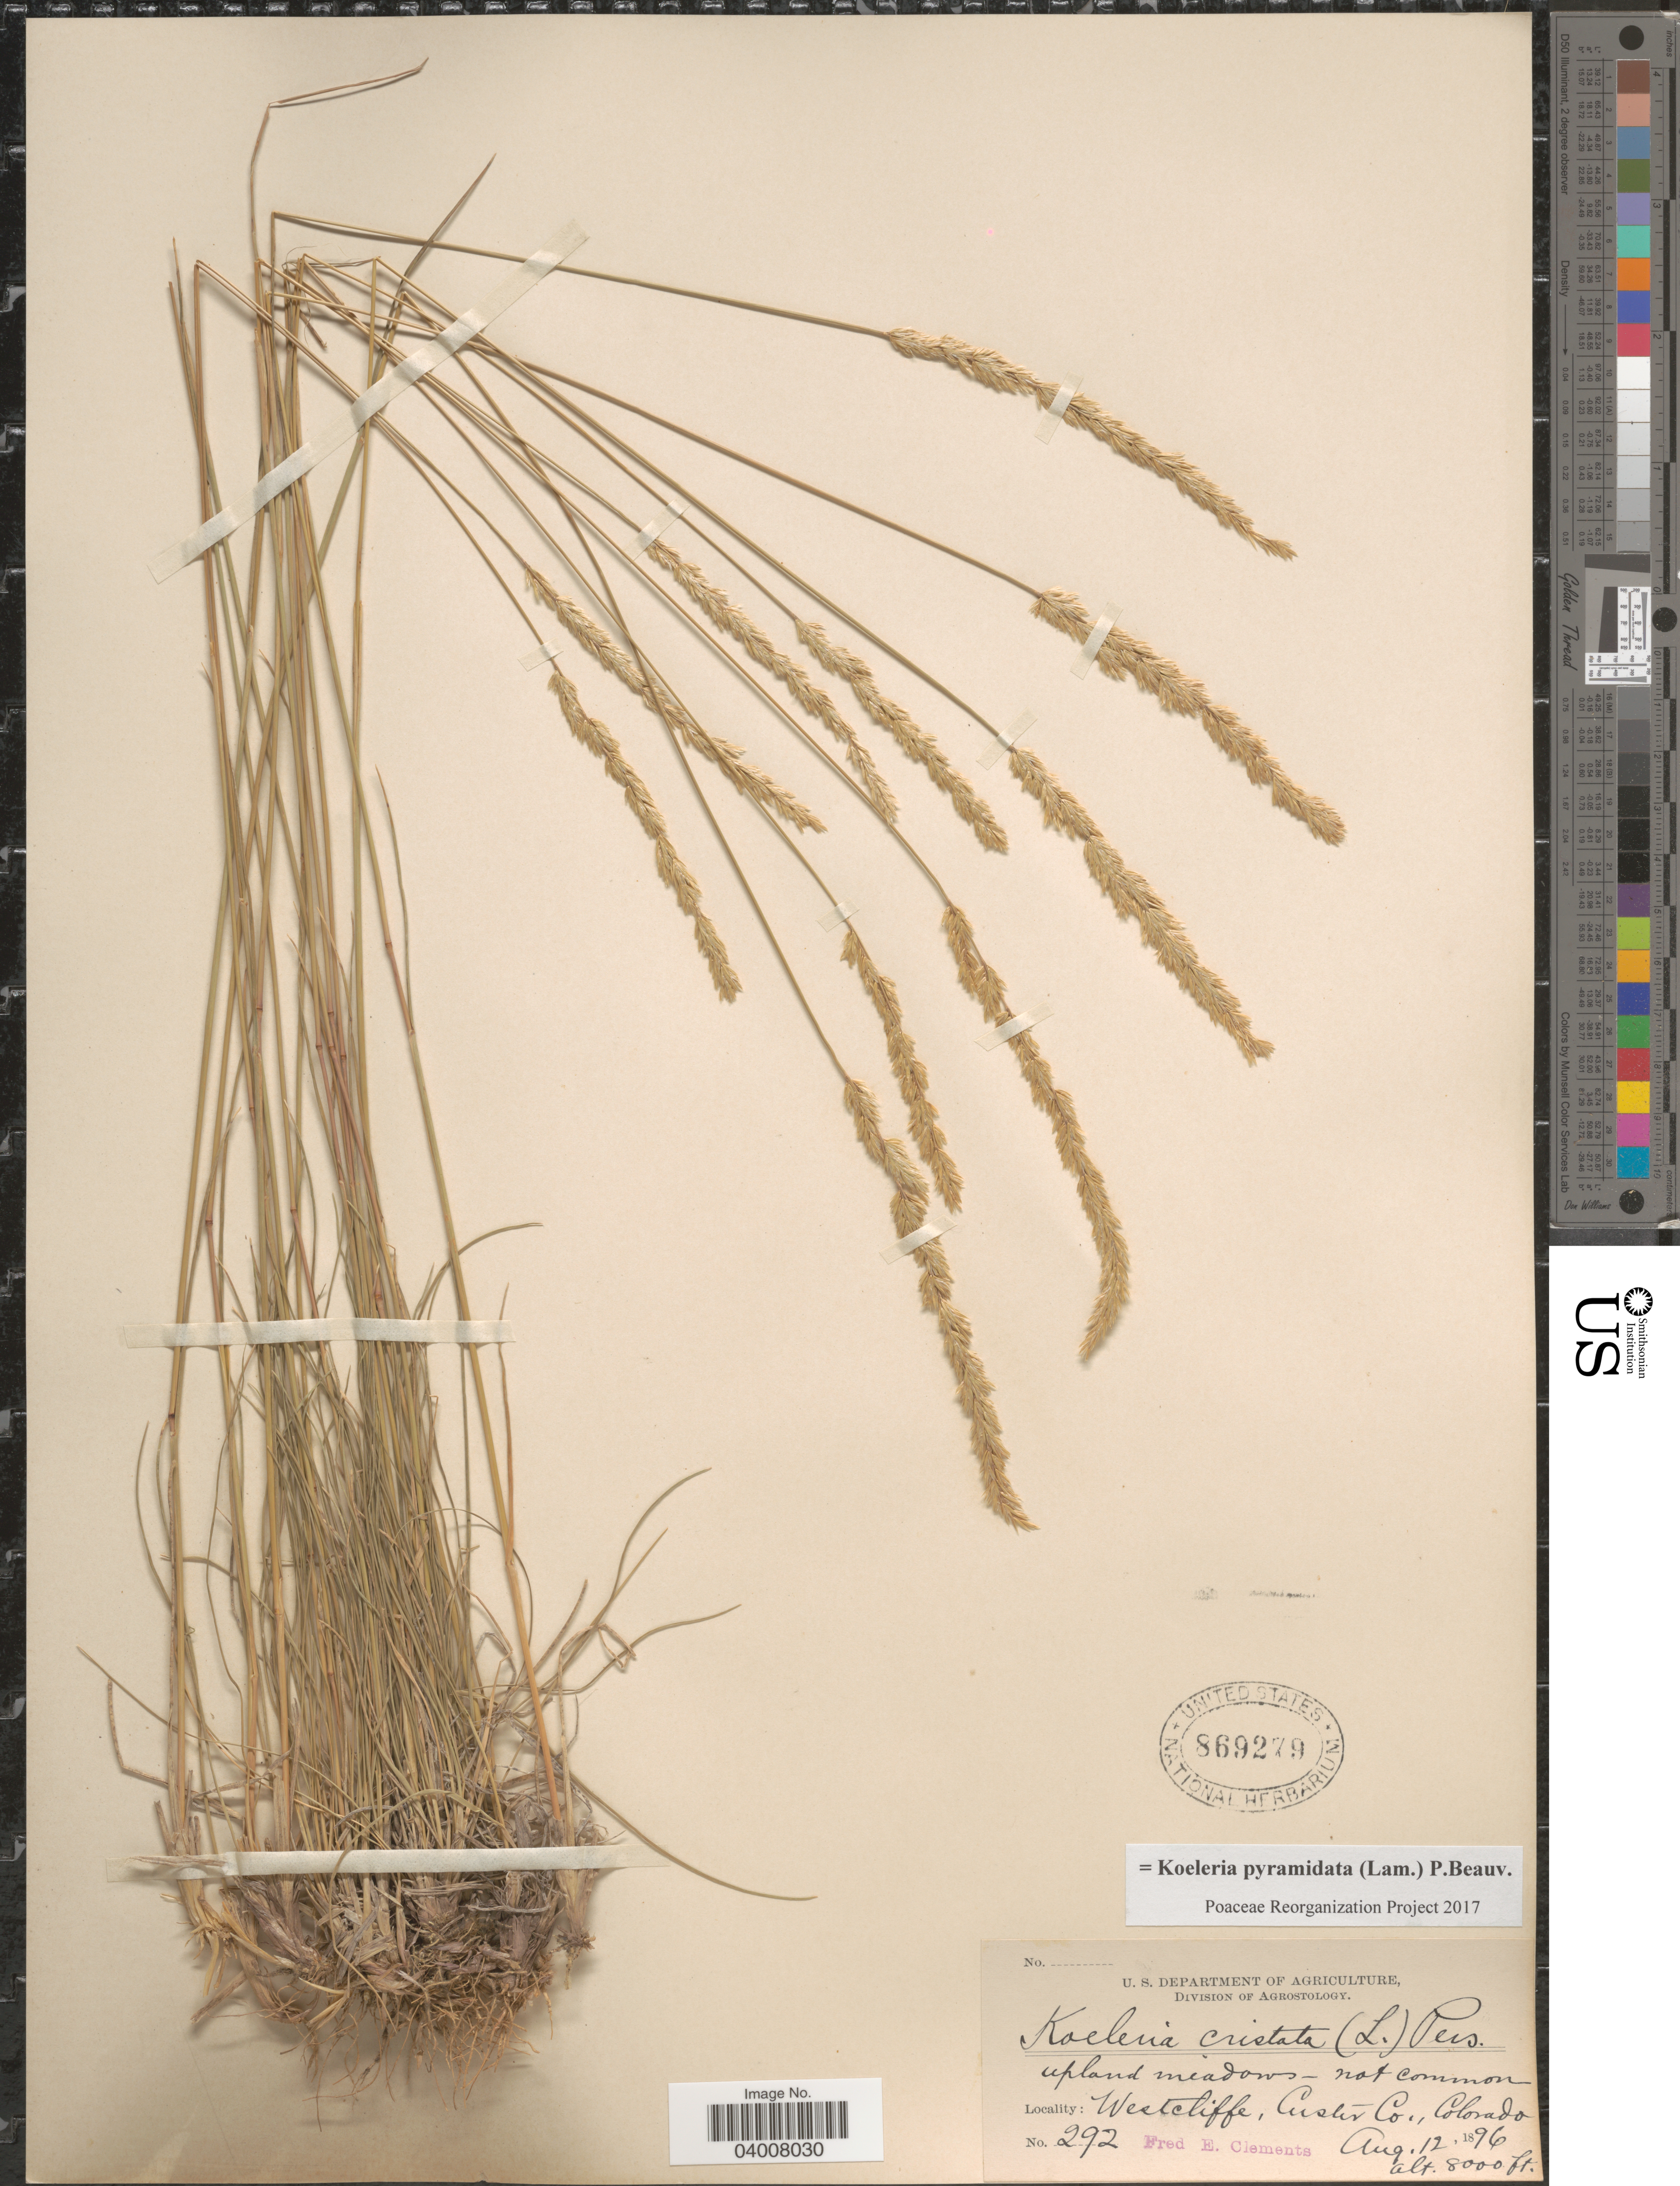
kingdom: Plantae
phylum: Tracheophyta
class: Liliopsida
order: Poales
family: Poaceae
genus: Koeleria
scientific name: Koeleria pyramidata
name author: (Lam.) P. Beauv.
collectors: F. E. Clements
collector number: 292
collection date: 1896-08-12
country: United States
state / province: Colorado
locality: Upland meadows. Westcliffe, Custer Co.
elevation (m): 2438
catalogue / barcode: US 869279